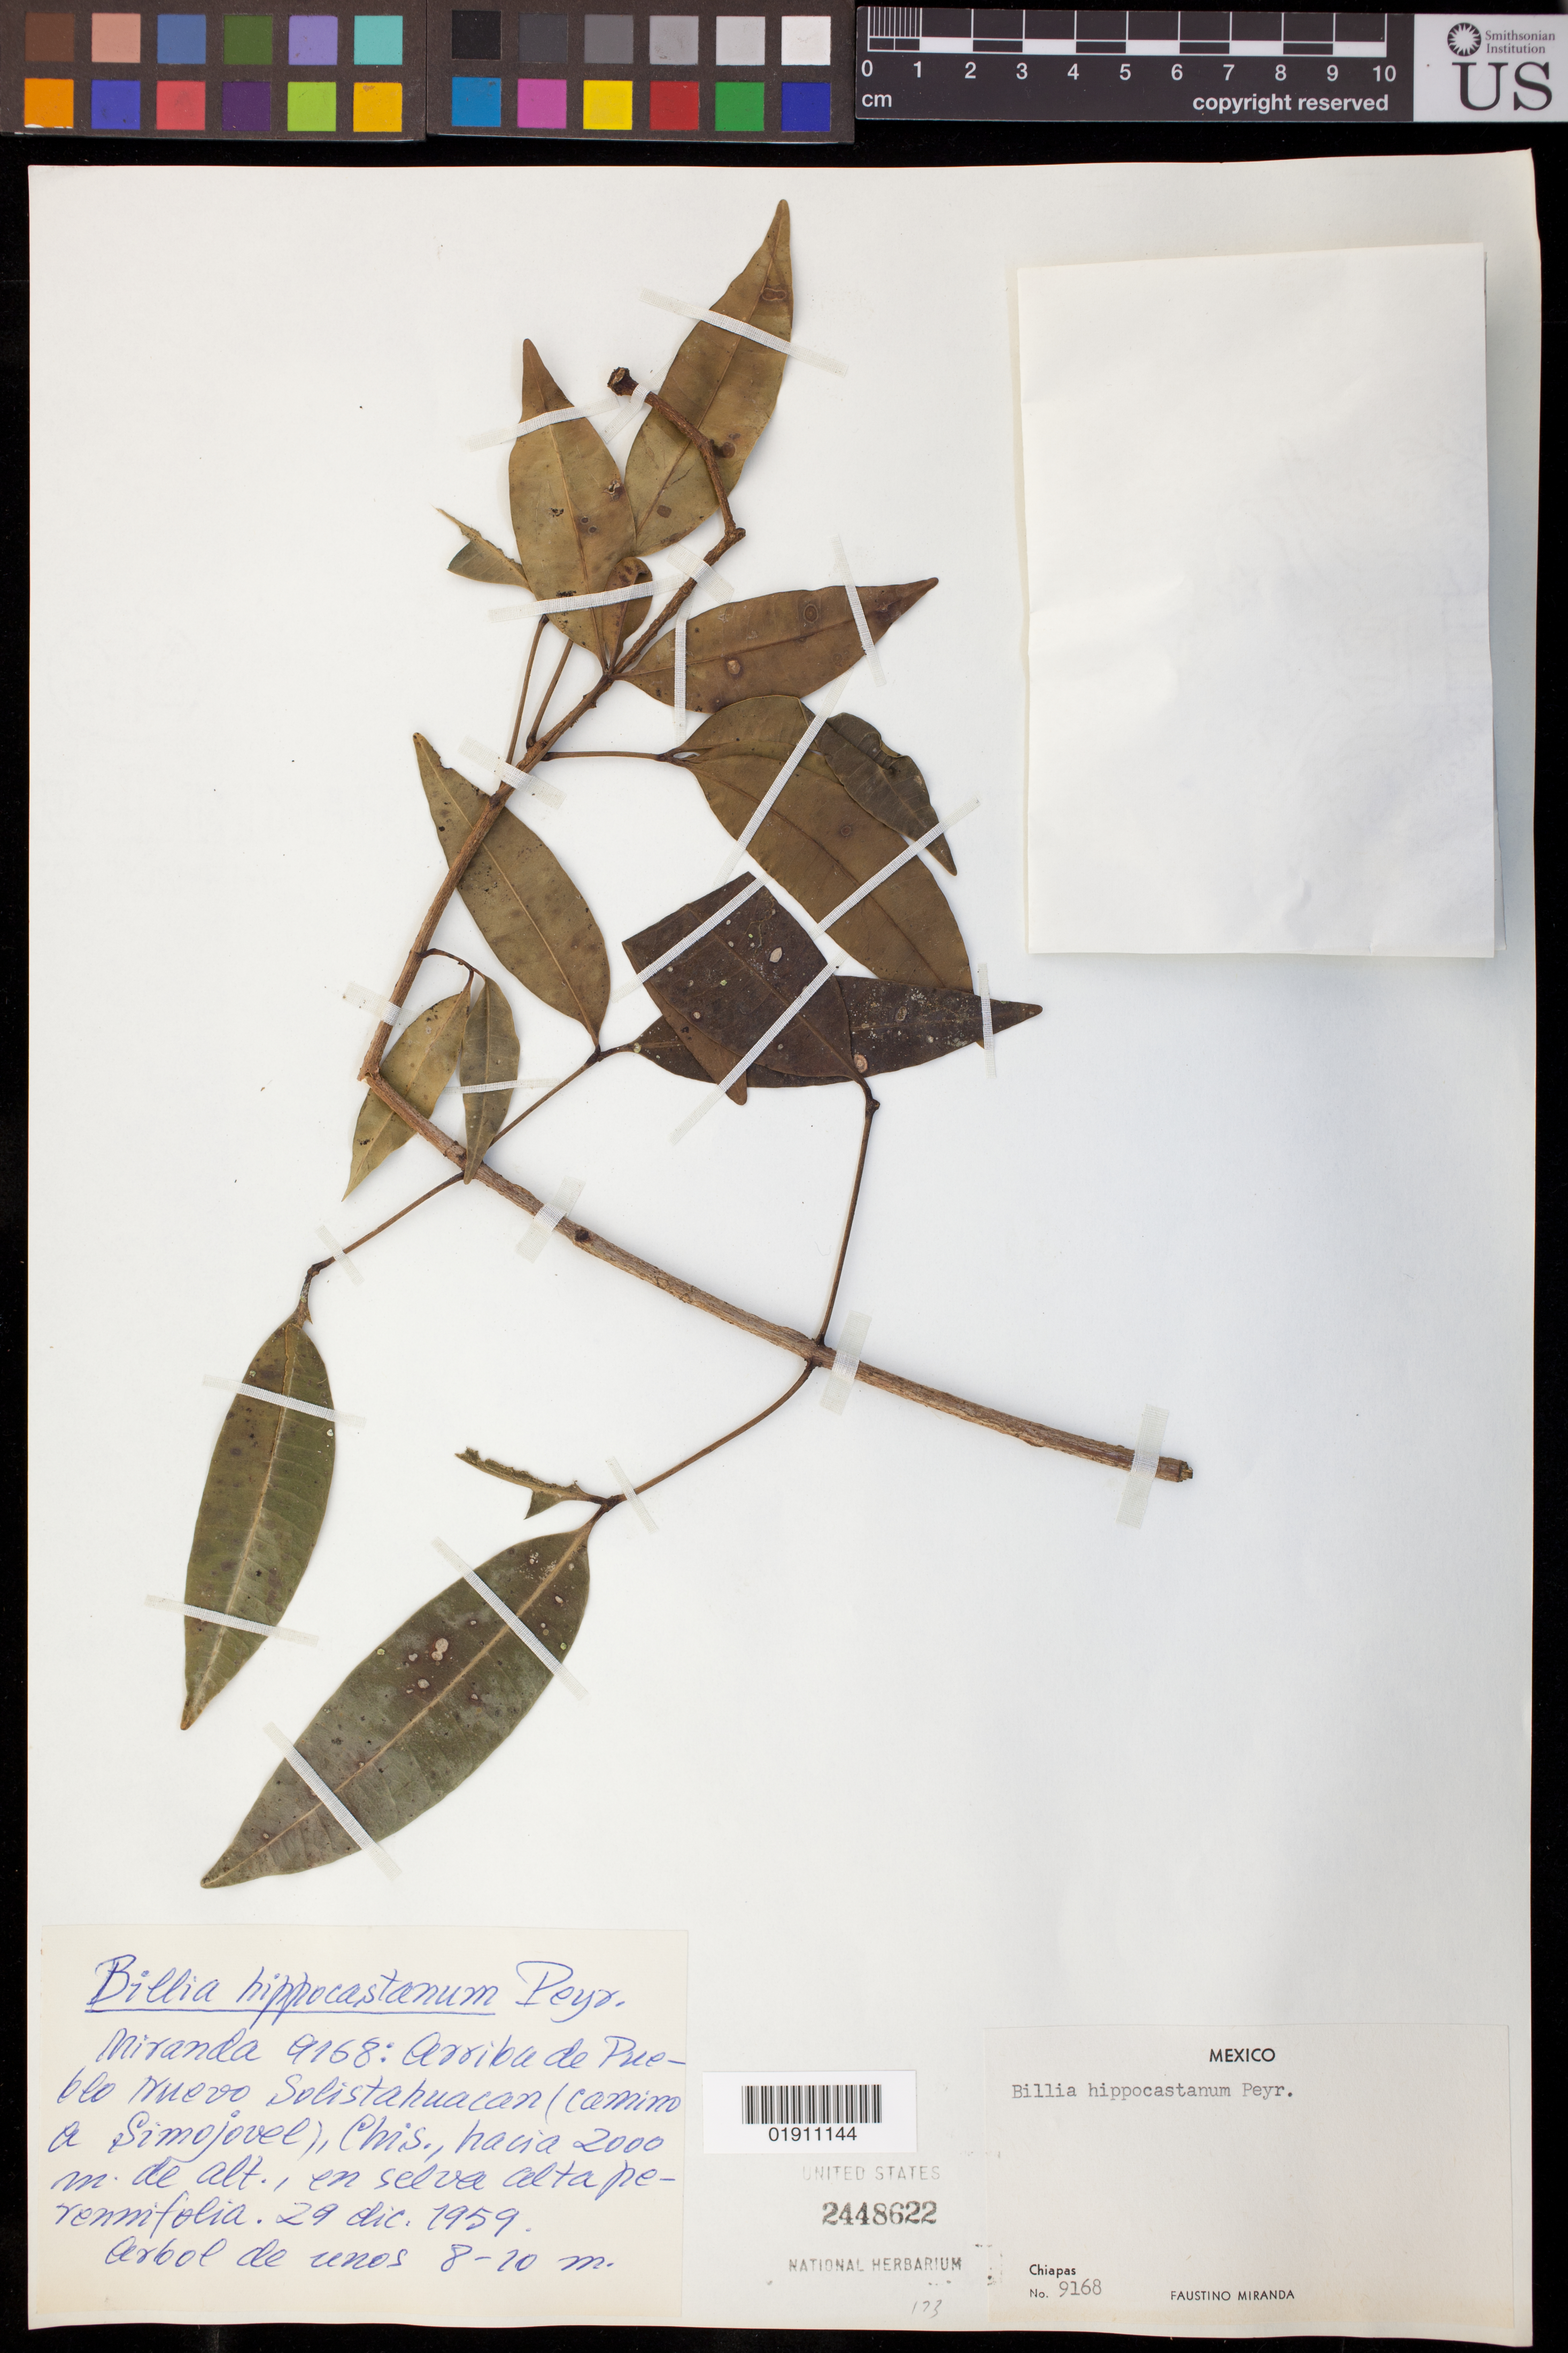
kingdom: Plantae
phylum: Tracheophyta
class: Magnoliopsida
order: Sapindales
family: Sapindaceae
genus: Billia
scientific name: Billia hippocastanum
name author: Peyr.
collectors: F. Miranda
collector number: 9168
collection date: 1959-12-29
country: Mexico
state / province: Chiapas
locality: Arriba de Pueblo Nuevo Solistahuacan (camino a Simojovel)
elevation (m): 2000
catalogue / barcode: US 2448622